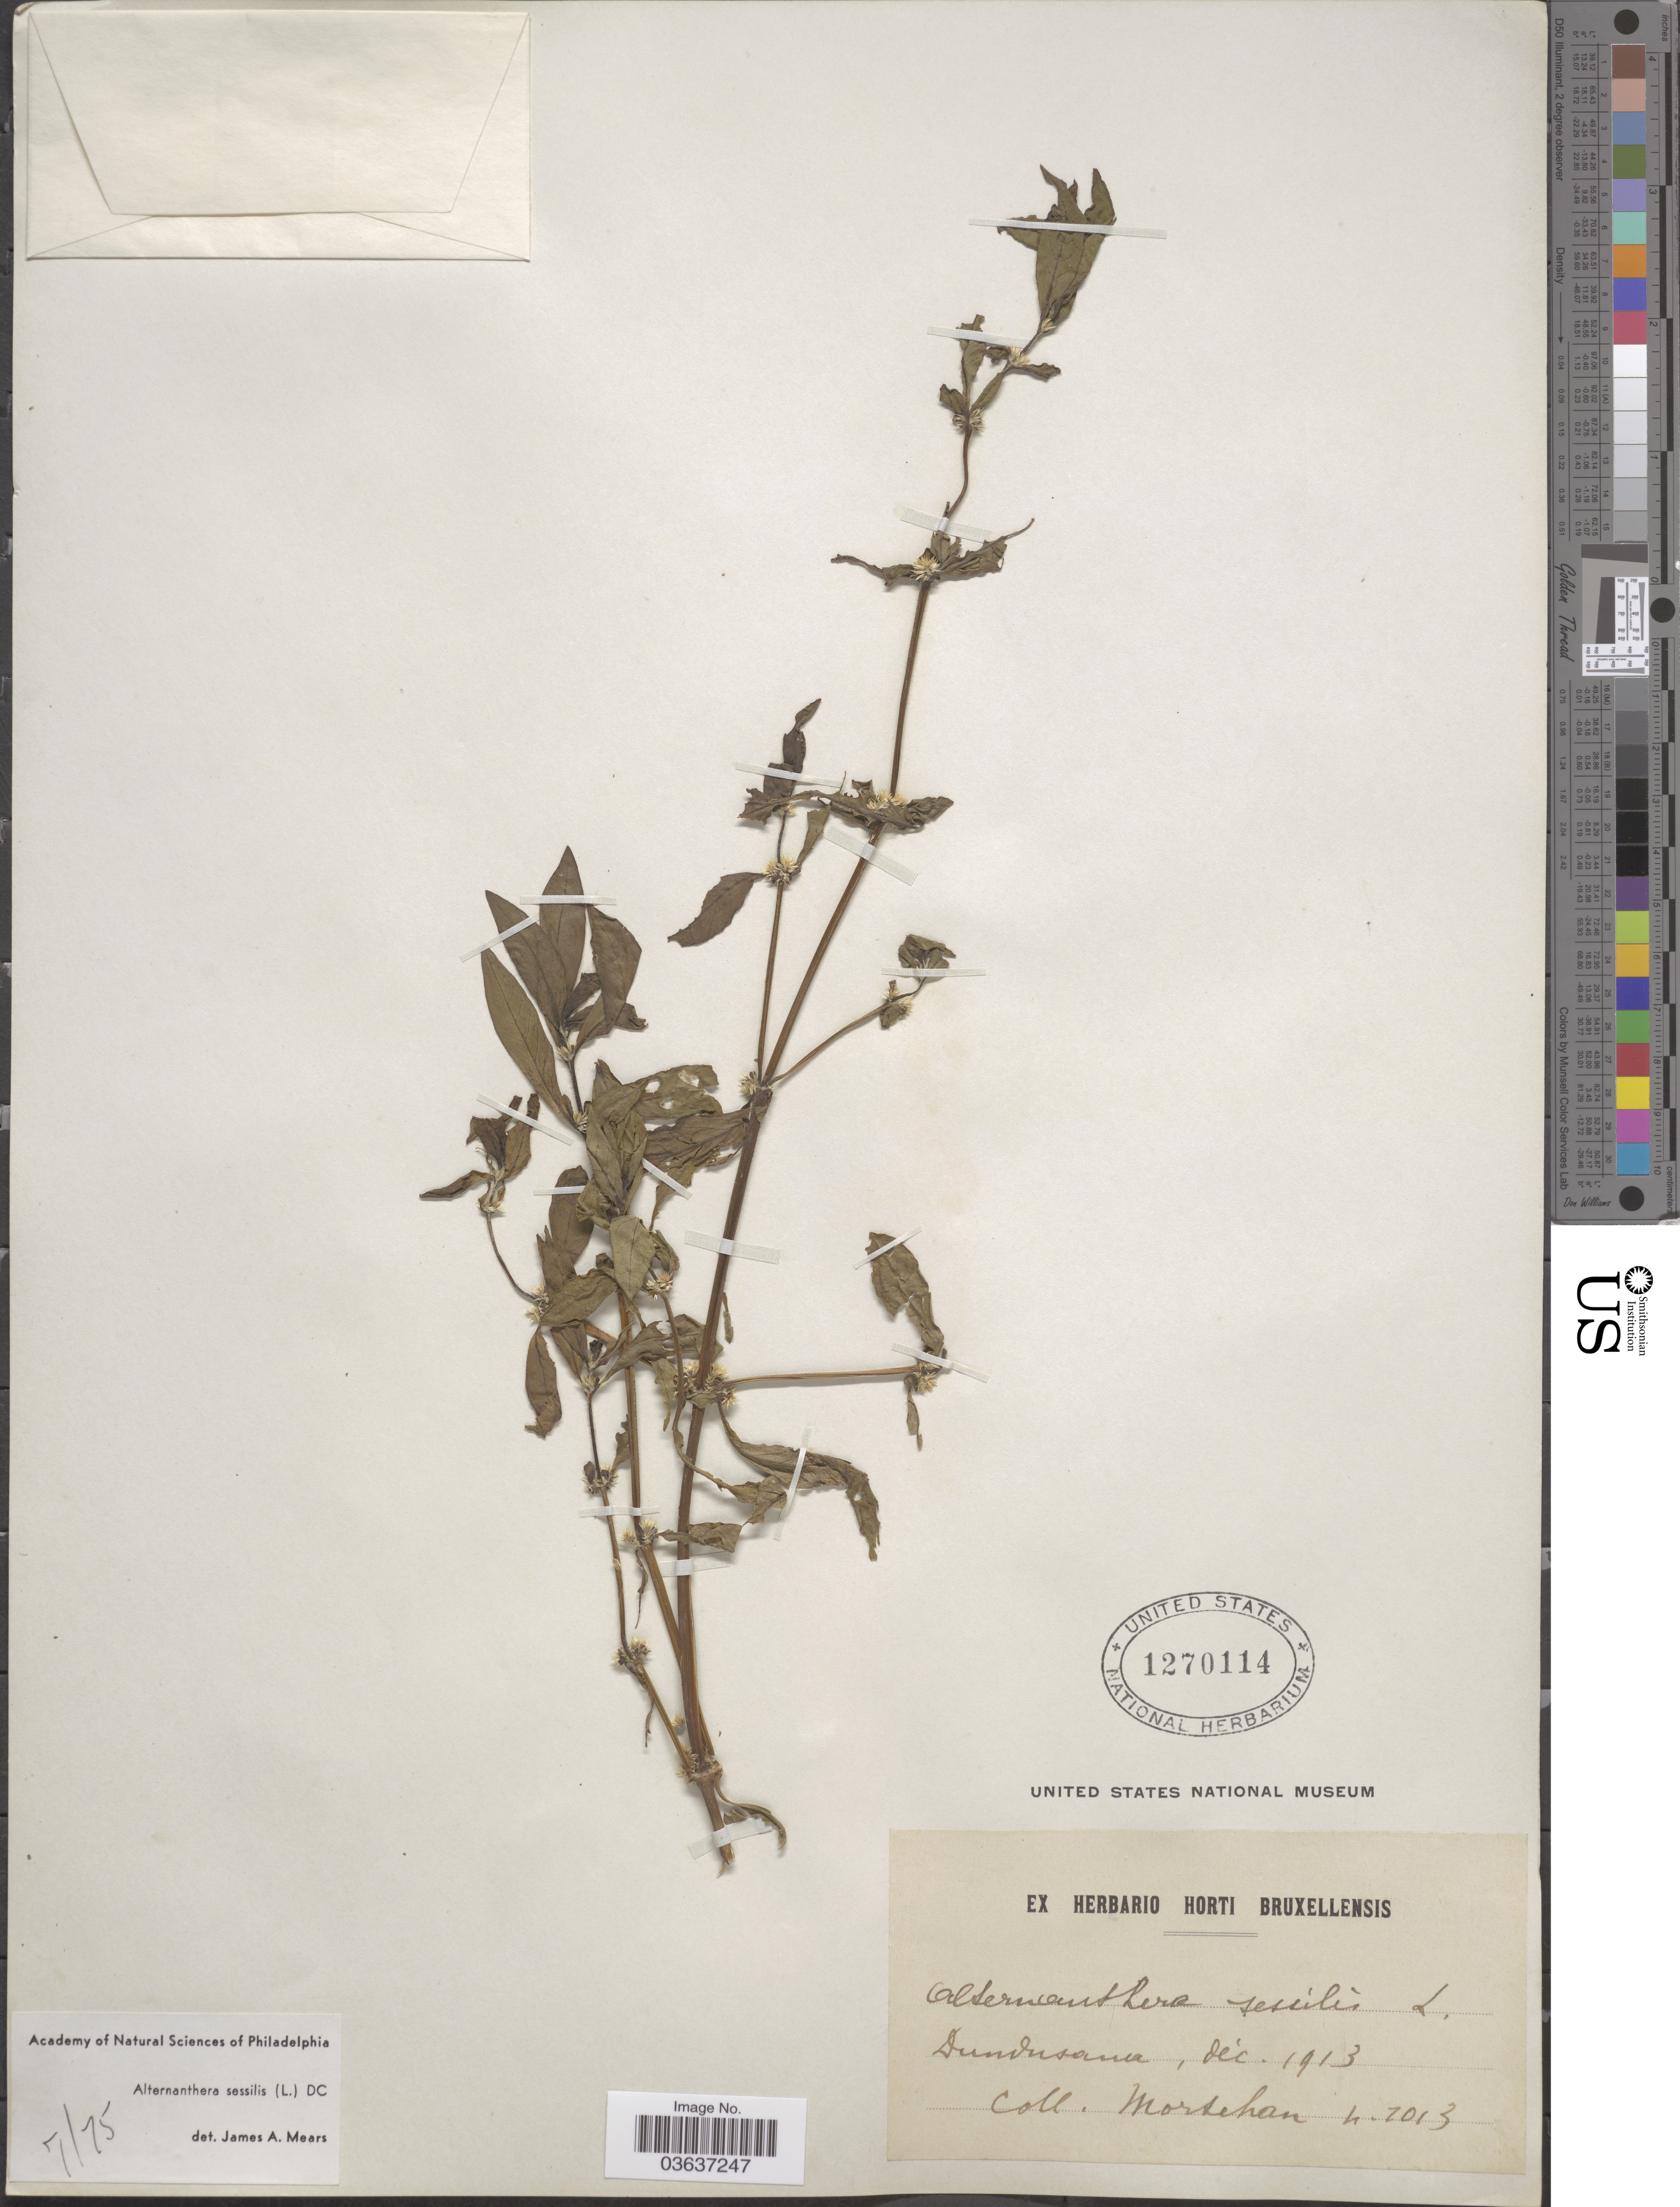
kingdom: Plantae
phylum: Tracheophyta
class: Magnoliopsida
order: Caryophyllales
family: Amaranthaceae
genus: Alternanthera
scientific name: Alternanthera sessilis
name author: (L.) DC.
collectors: Mortehan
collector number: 2013*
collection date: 1913-12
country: Congo, Democratic Republic of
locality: Dundusana.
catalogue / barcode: US 1270114